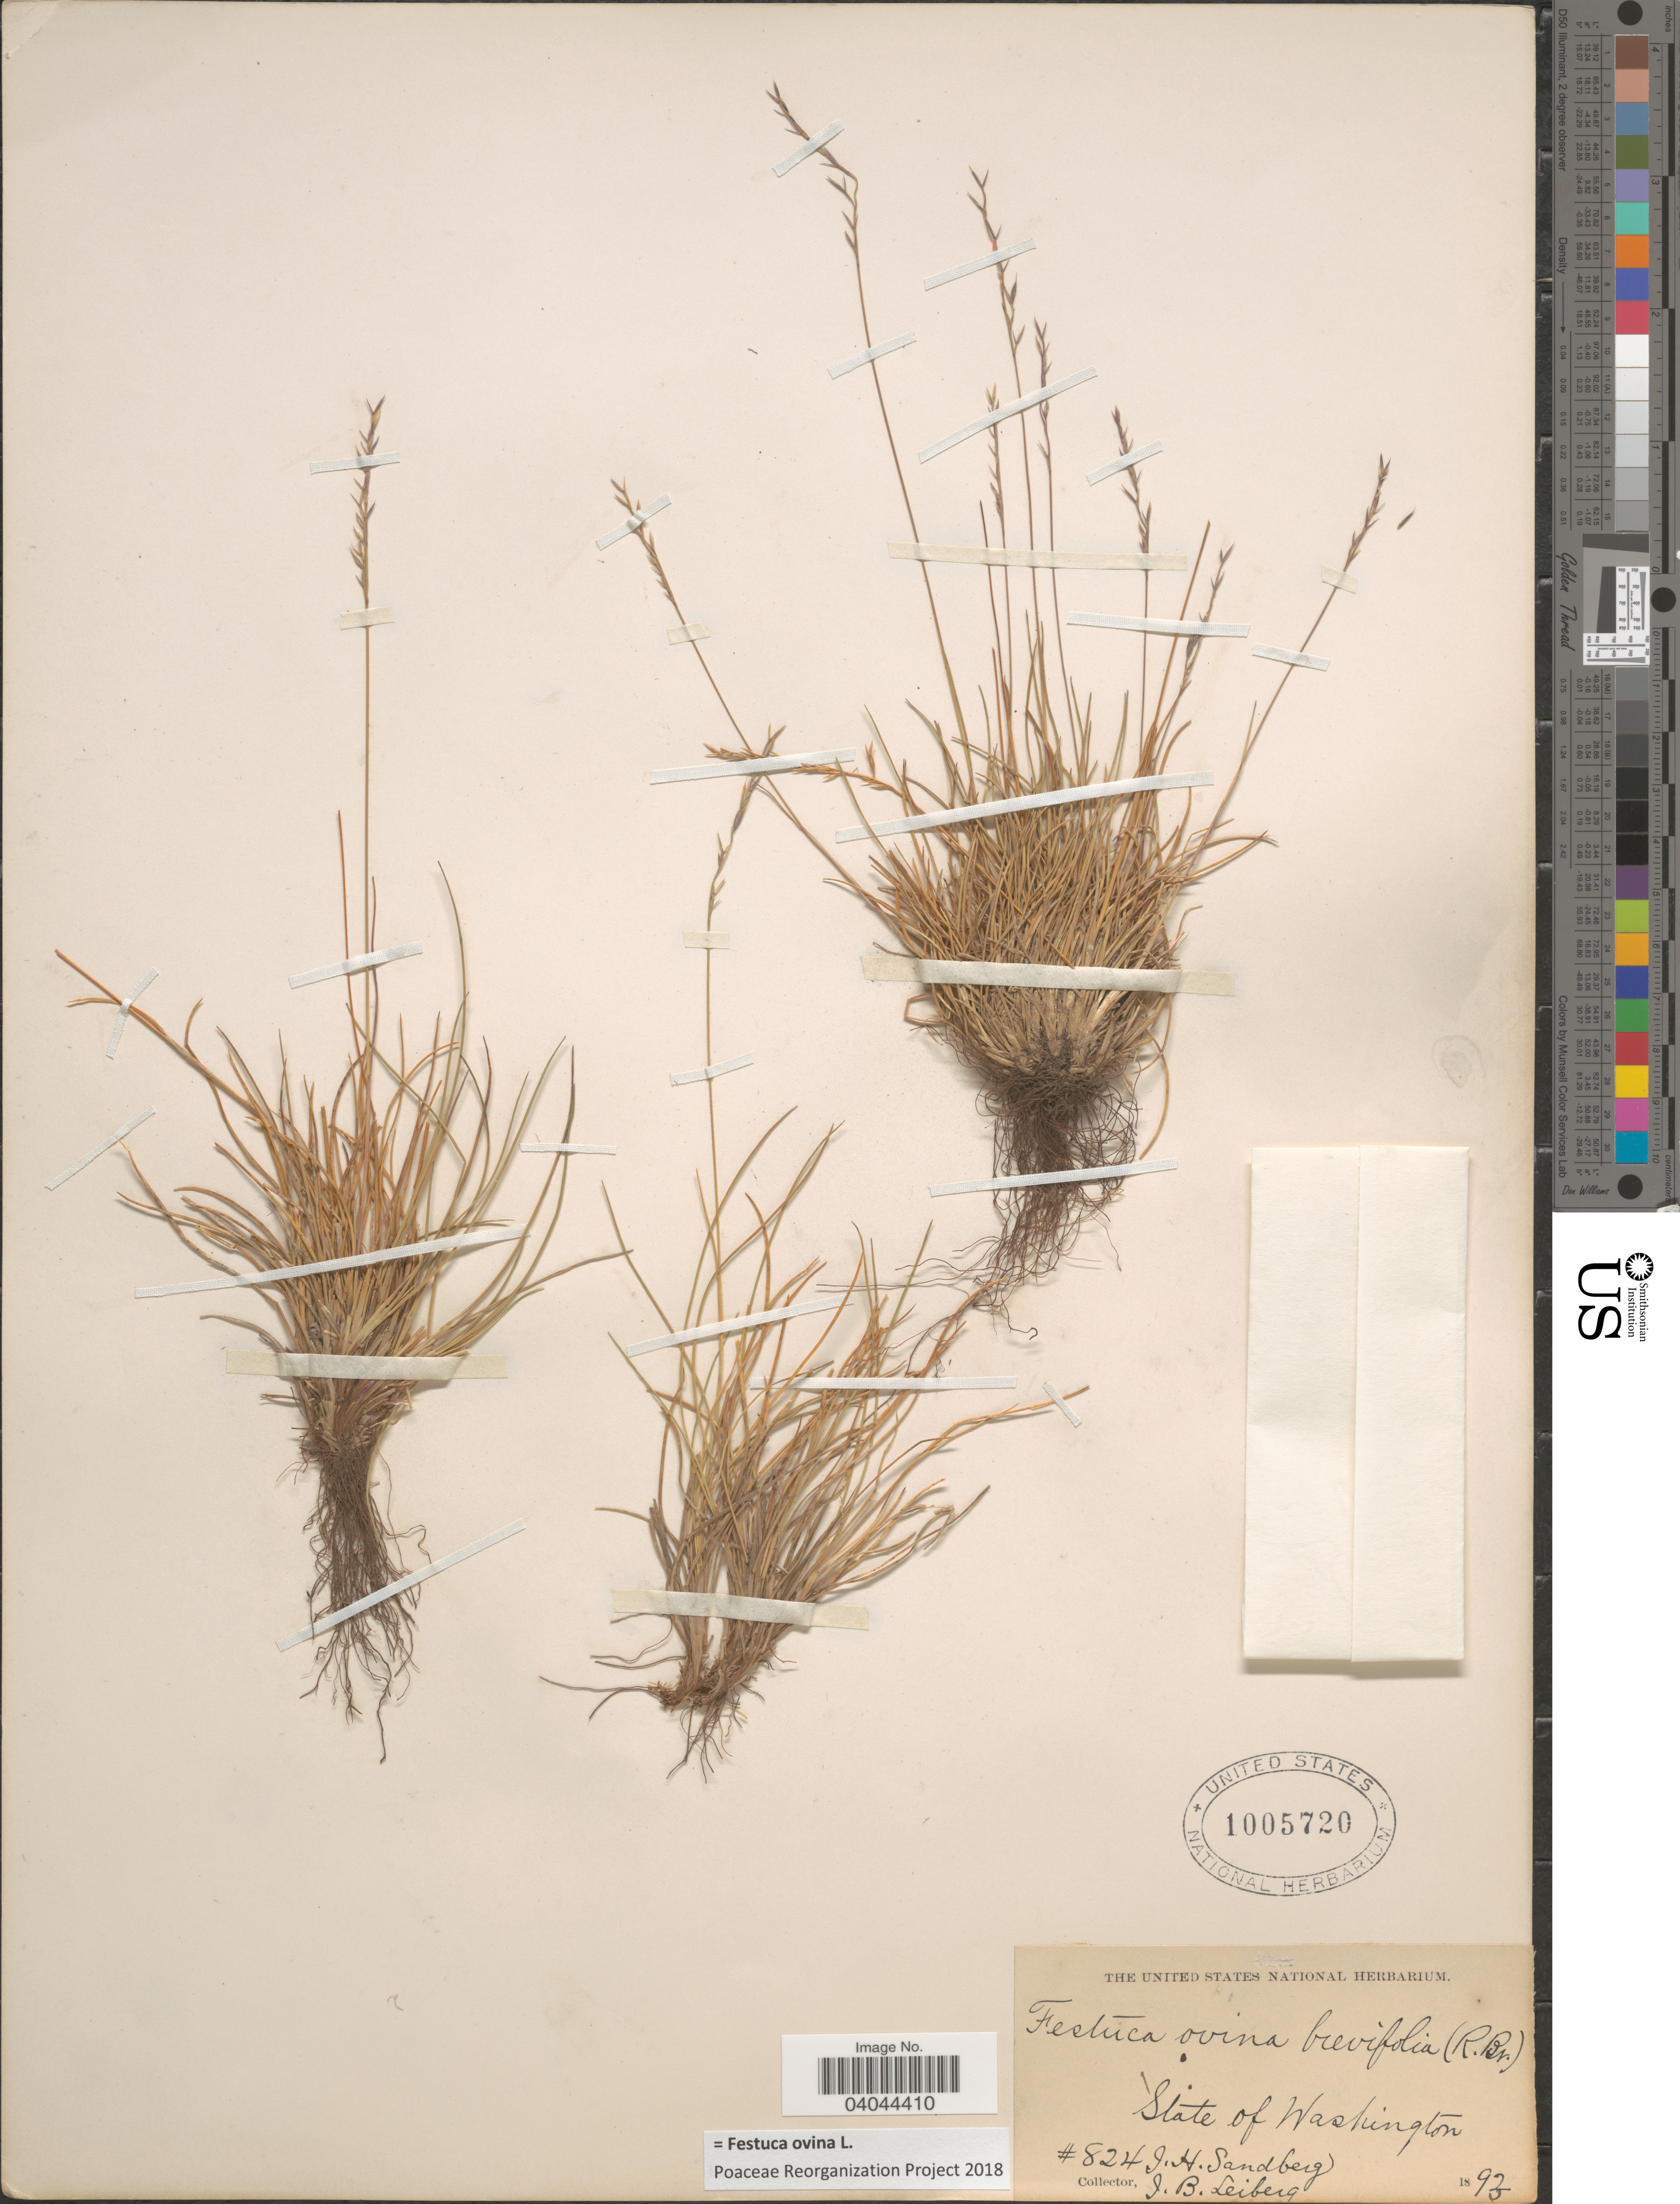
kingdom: Plantae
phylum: Tracheophyta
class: Liliopsida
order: Poales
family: Poaceae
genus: Festuca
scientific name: Festuca ovina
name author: L.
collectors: J. H. Sandberg & J. B. Leiberg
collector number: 824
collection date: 1893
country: United States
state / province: Washington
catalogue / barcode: US 1005720